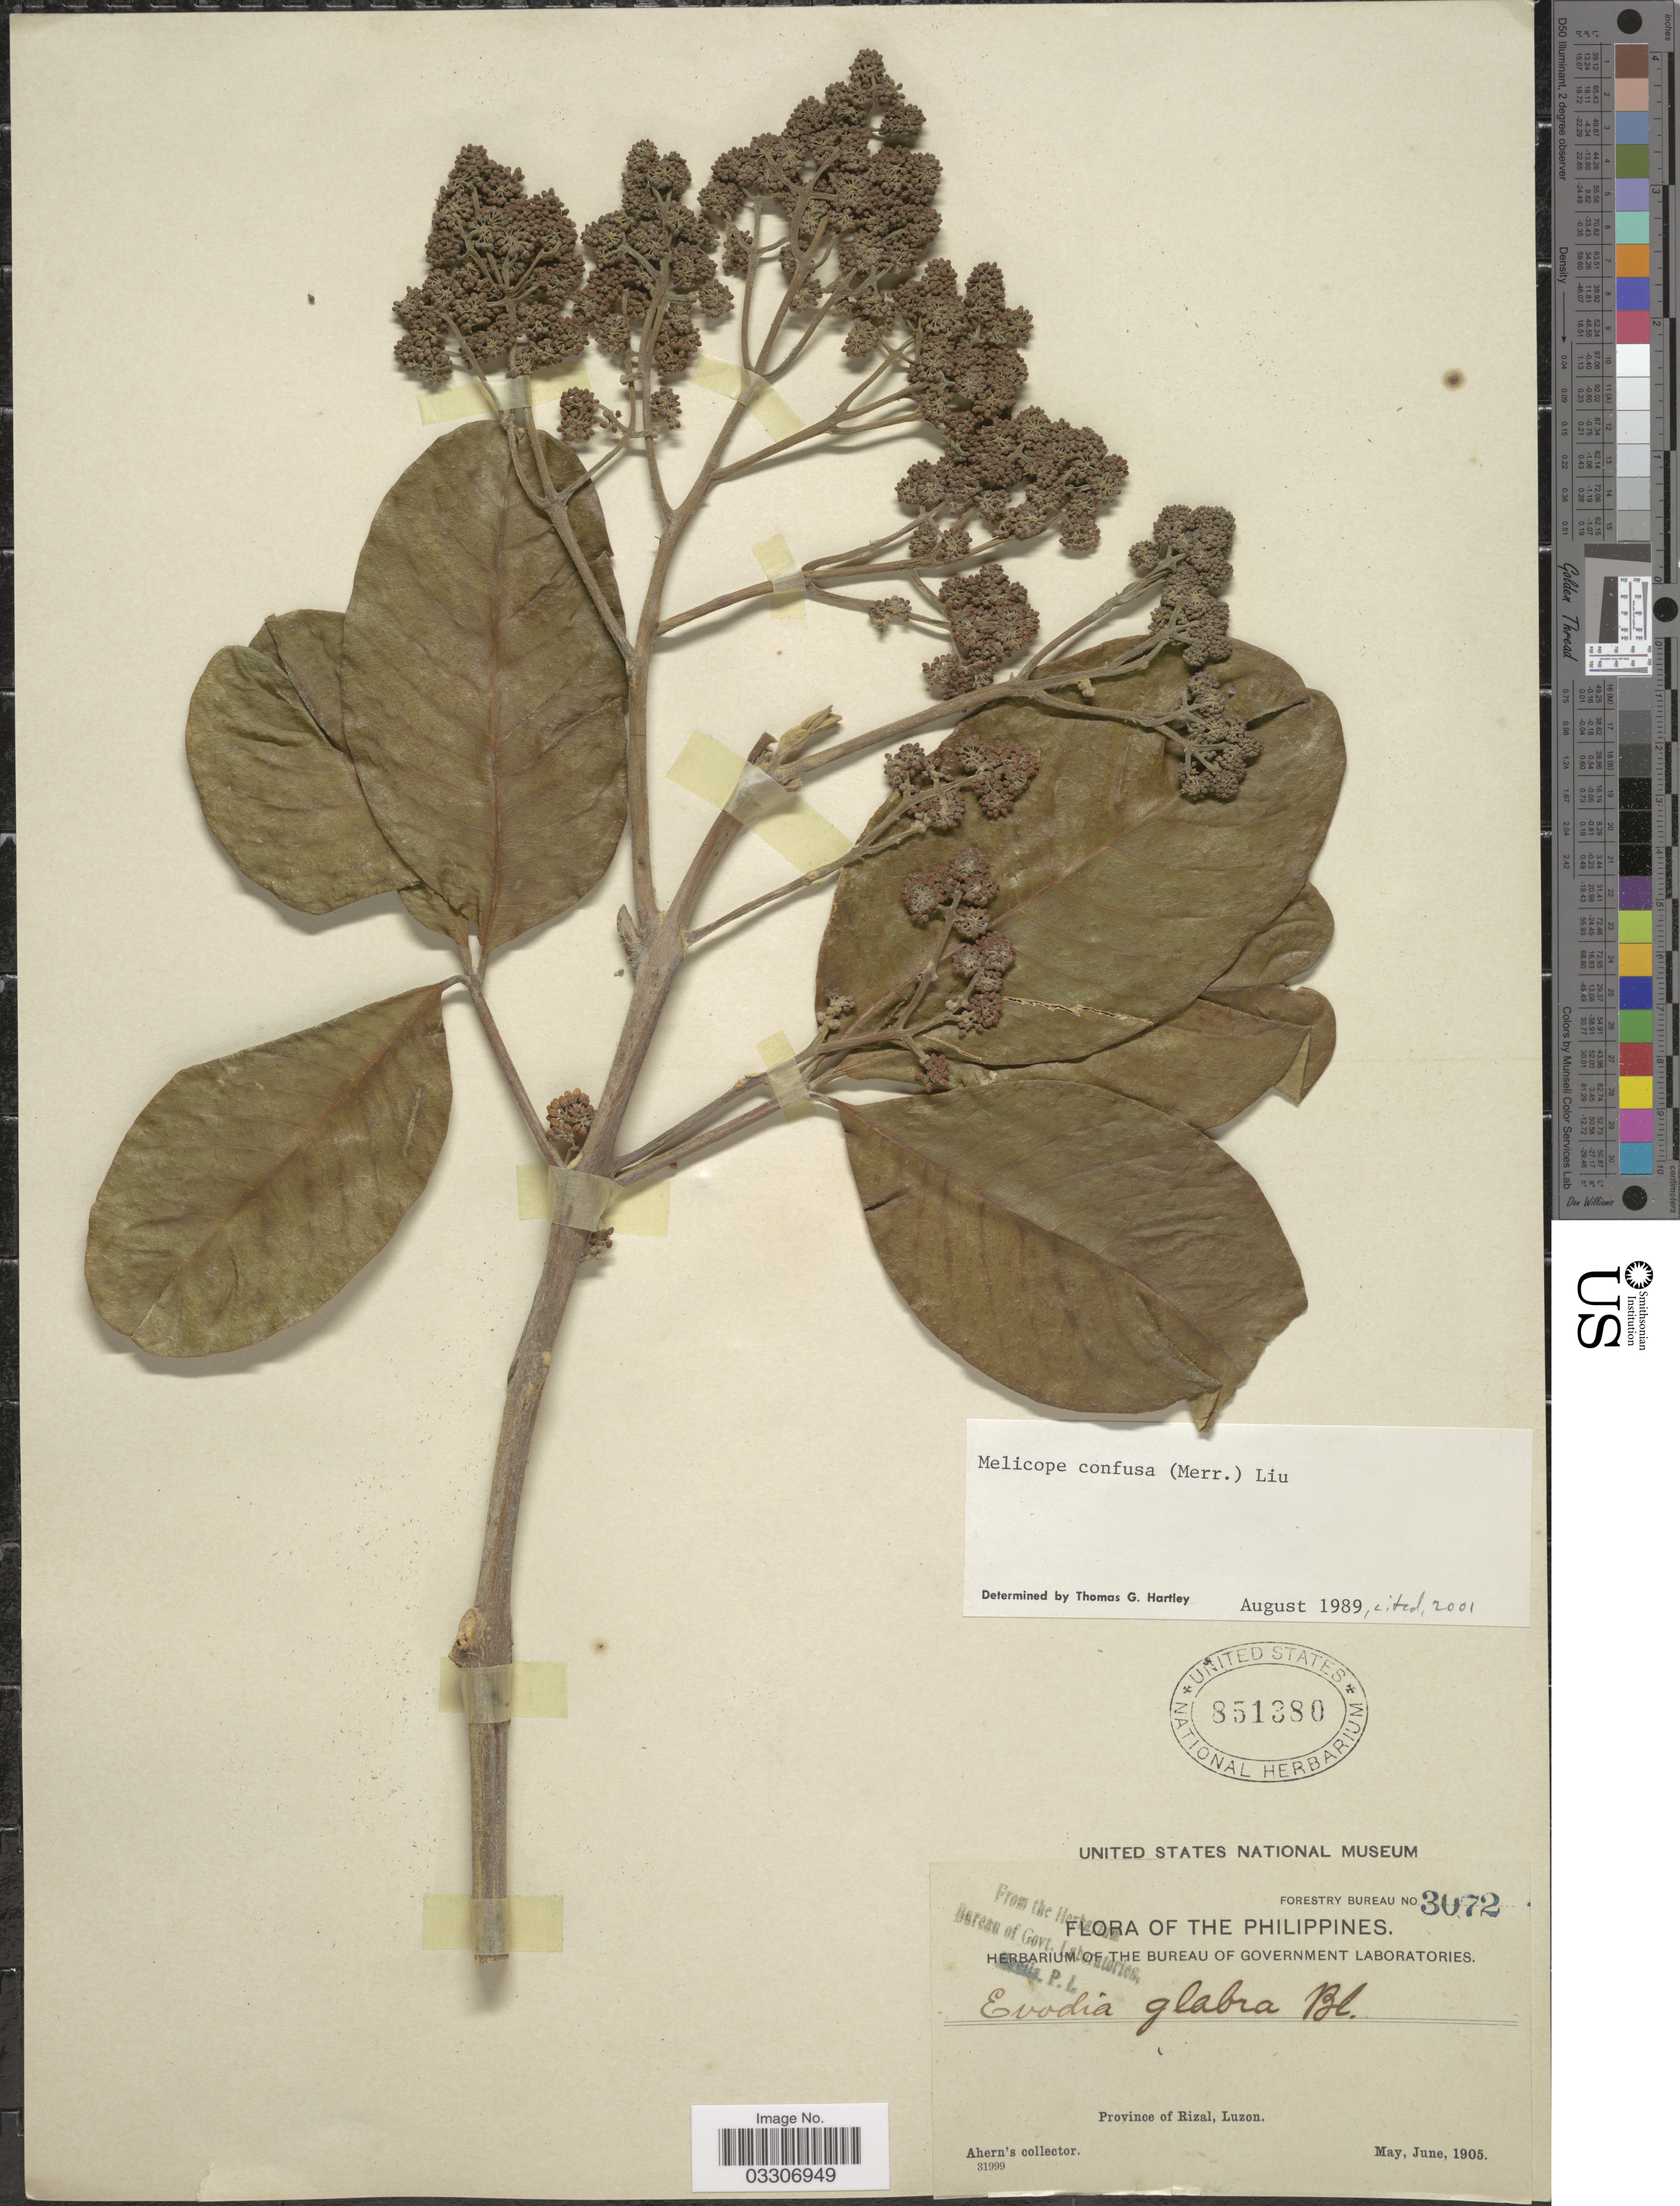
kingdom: Plantae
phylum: Tracheophyta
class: Magnoliopsida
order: Sapindales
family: Rutaceae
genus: Melicope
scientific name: Melicope confusa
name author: (Merr.) P.S. Liu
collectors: Ahern's collector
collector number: Forestry Bureau 3072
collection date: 1905-05/1905-06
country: Philippines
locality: Province of Rizal, Luzon.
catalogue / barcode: US 851380